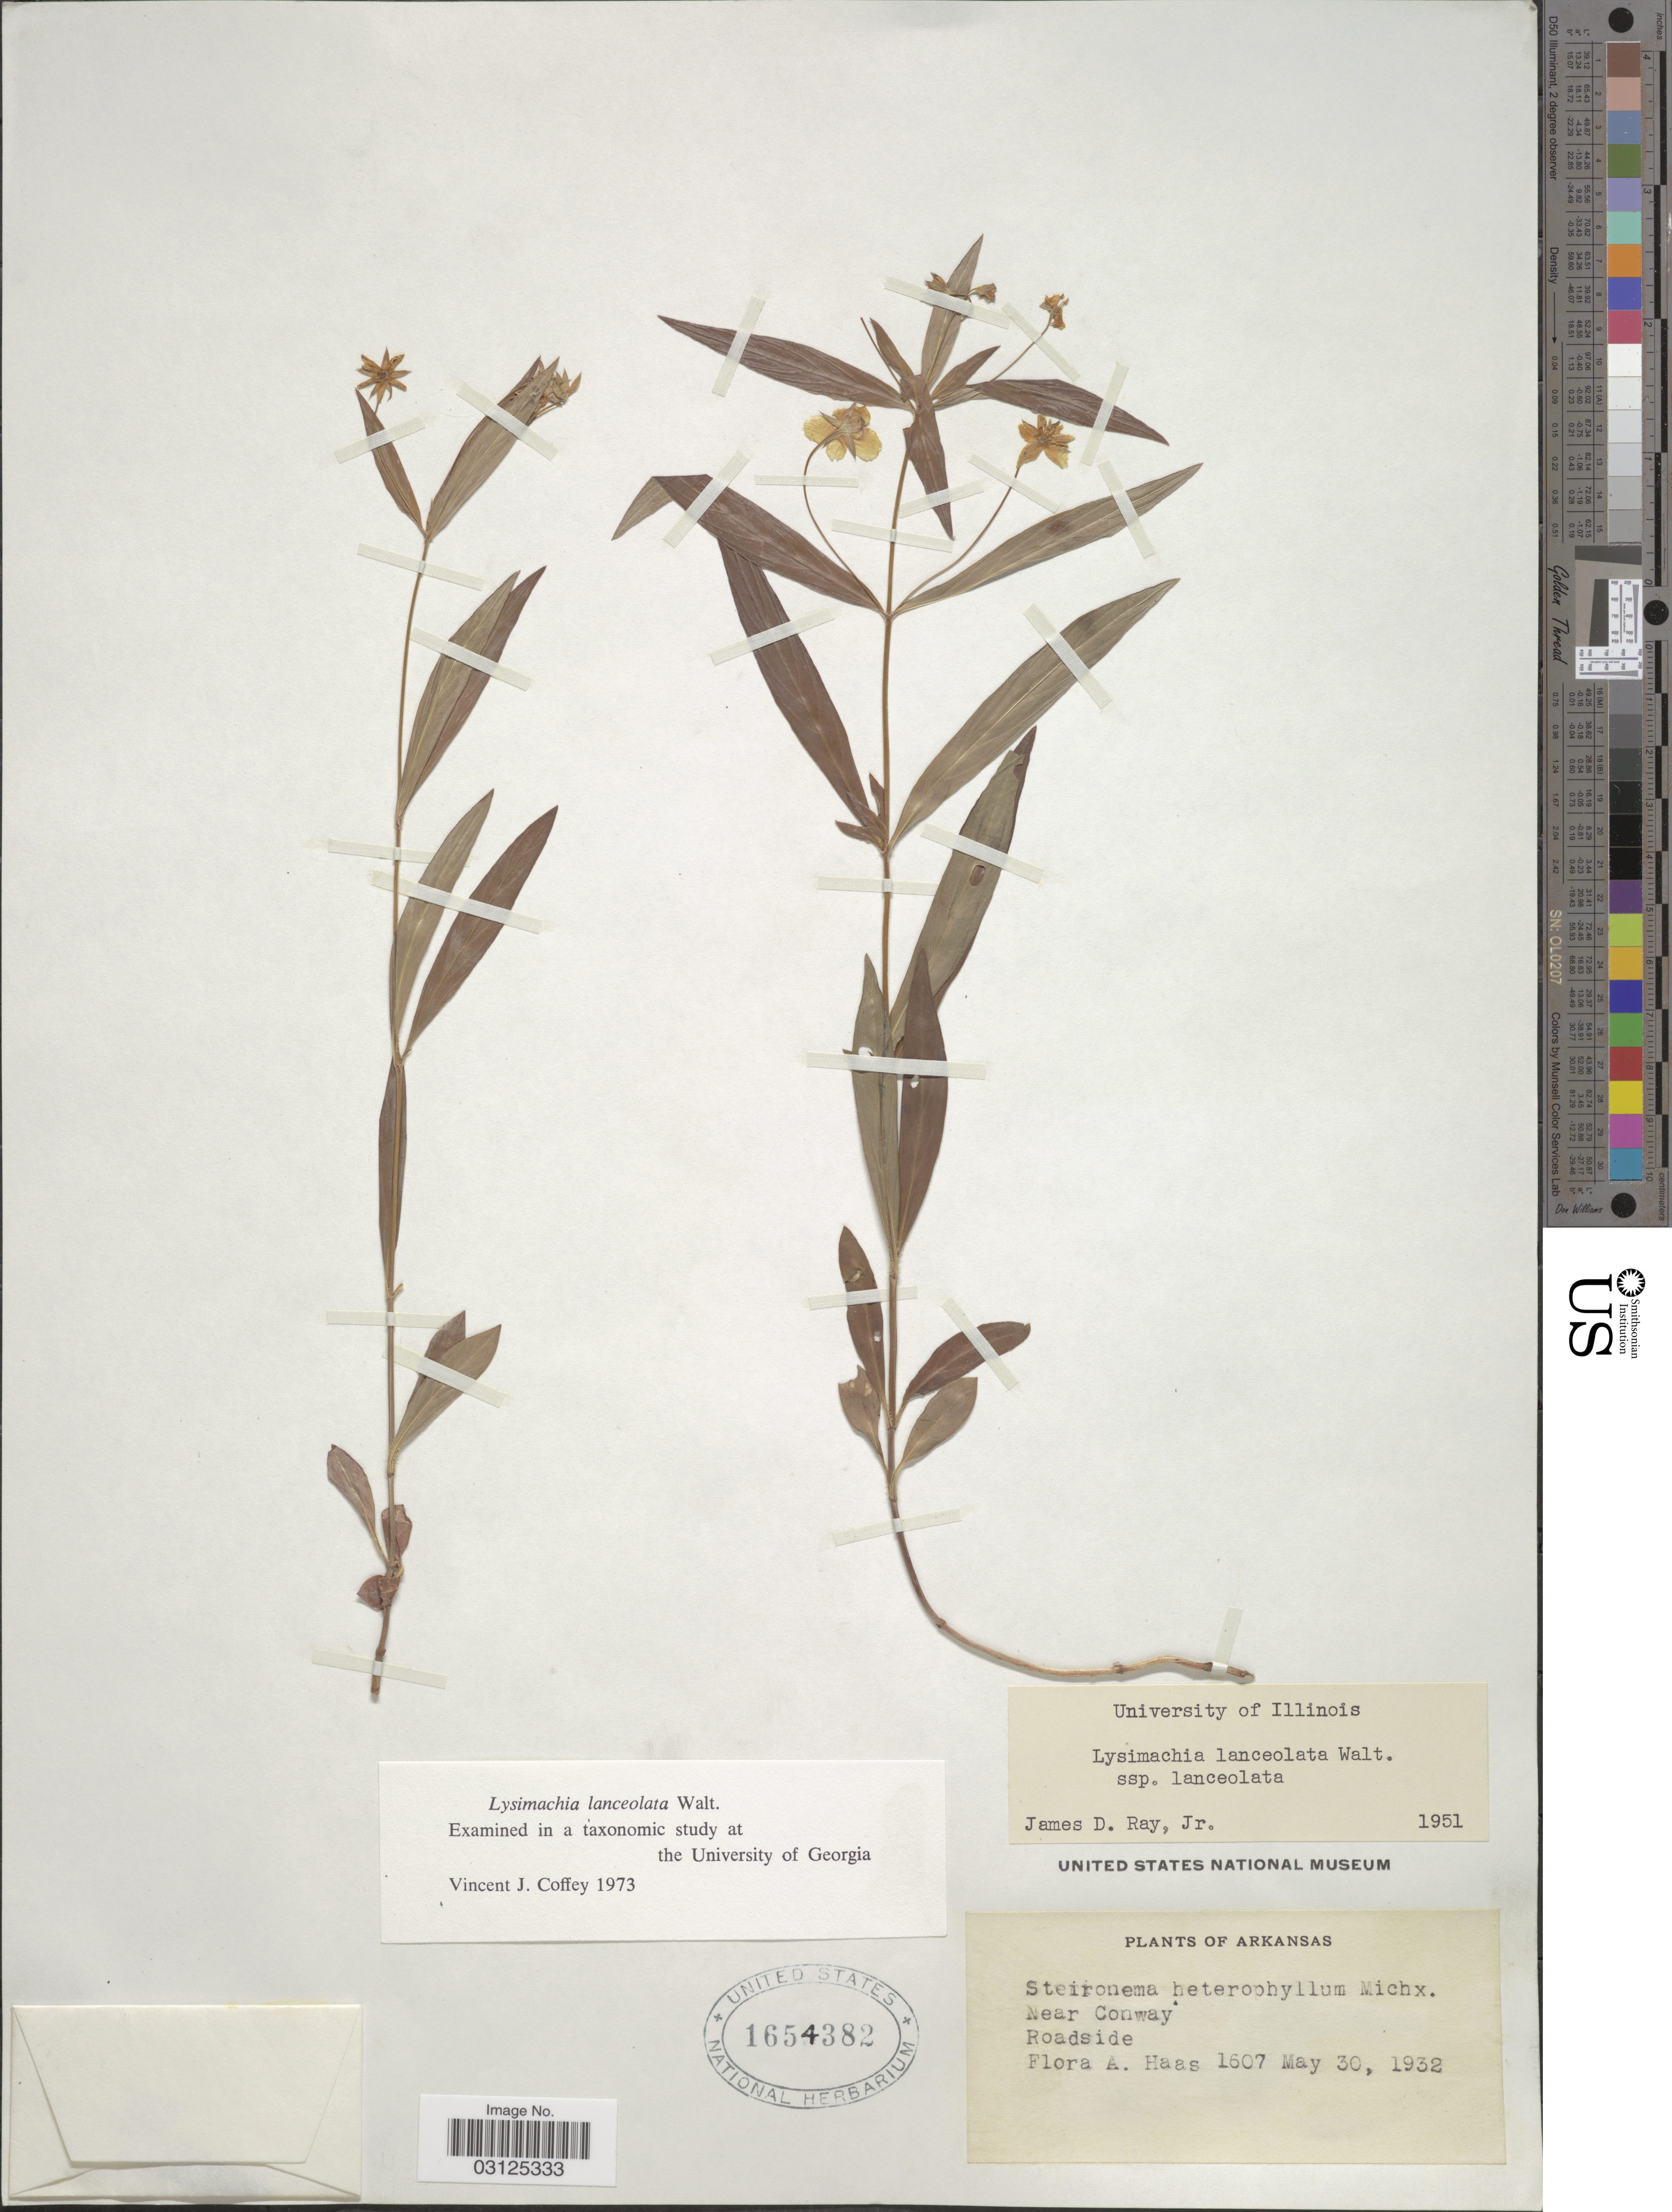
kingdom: Plantae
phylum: Tracheophyta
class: Magnoliopsida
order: Ericales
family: Primulaceae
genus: Steironema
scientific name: Steironema lanceolatum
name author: (Walter) A. Gray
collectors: F. A. Haas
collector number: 1607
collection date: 1932-05-30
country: United States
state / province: Arkansas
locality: Near Conway Roadside.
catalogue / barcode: US 1654382